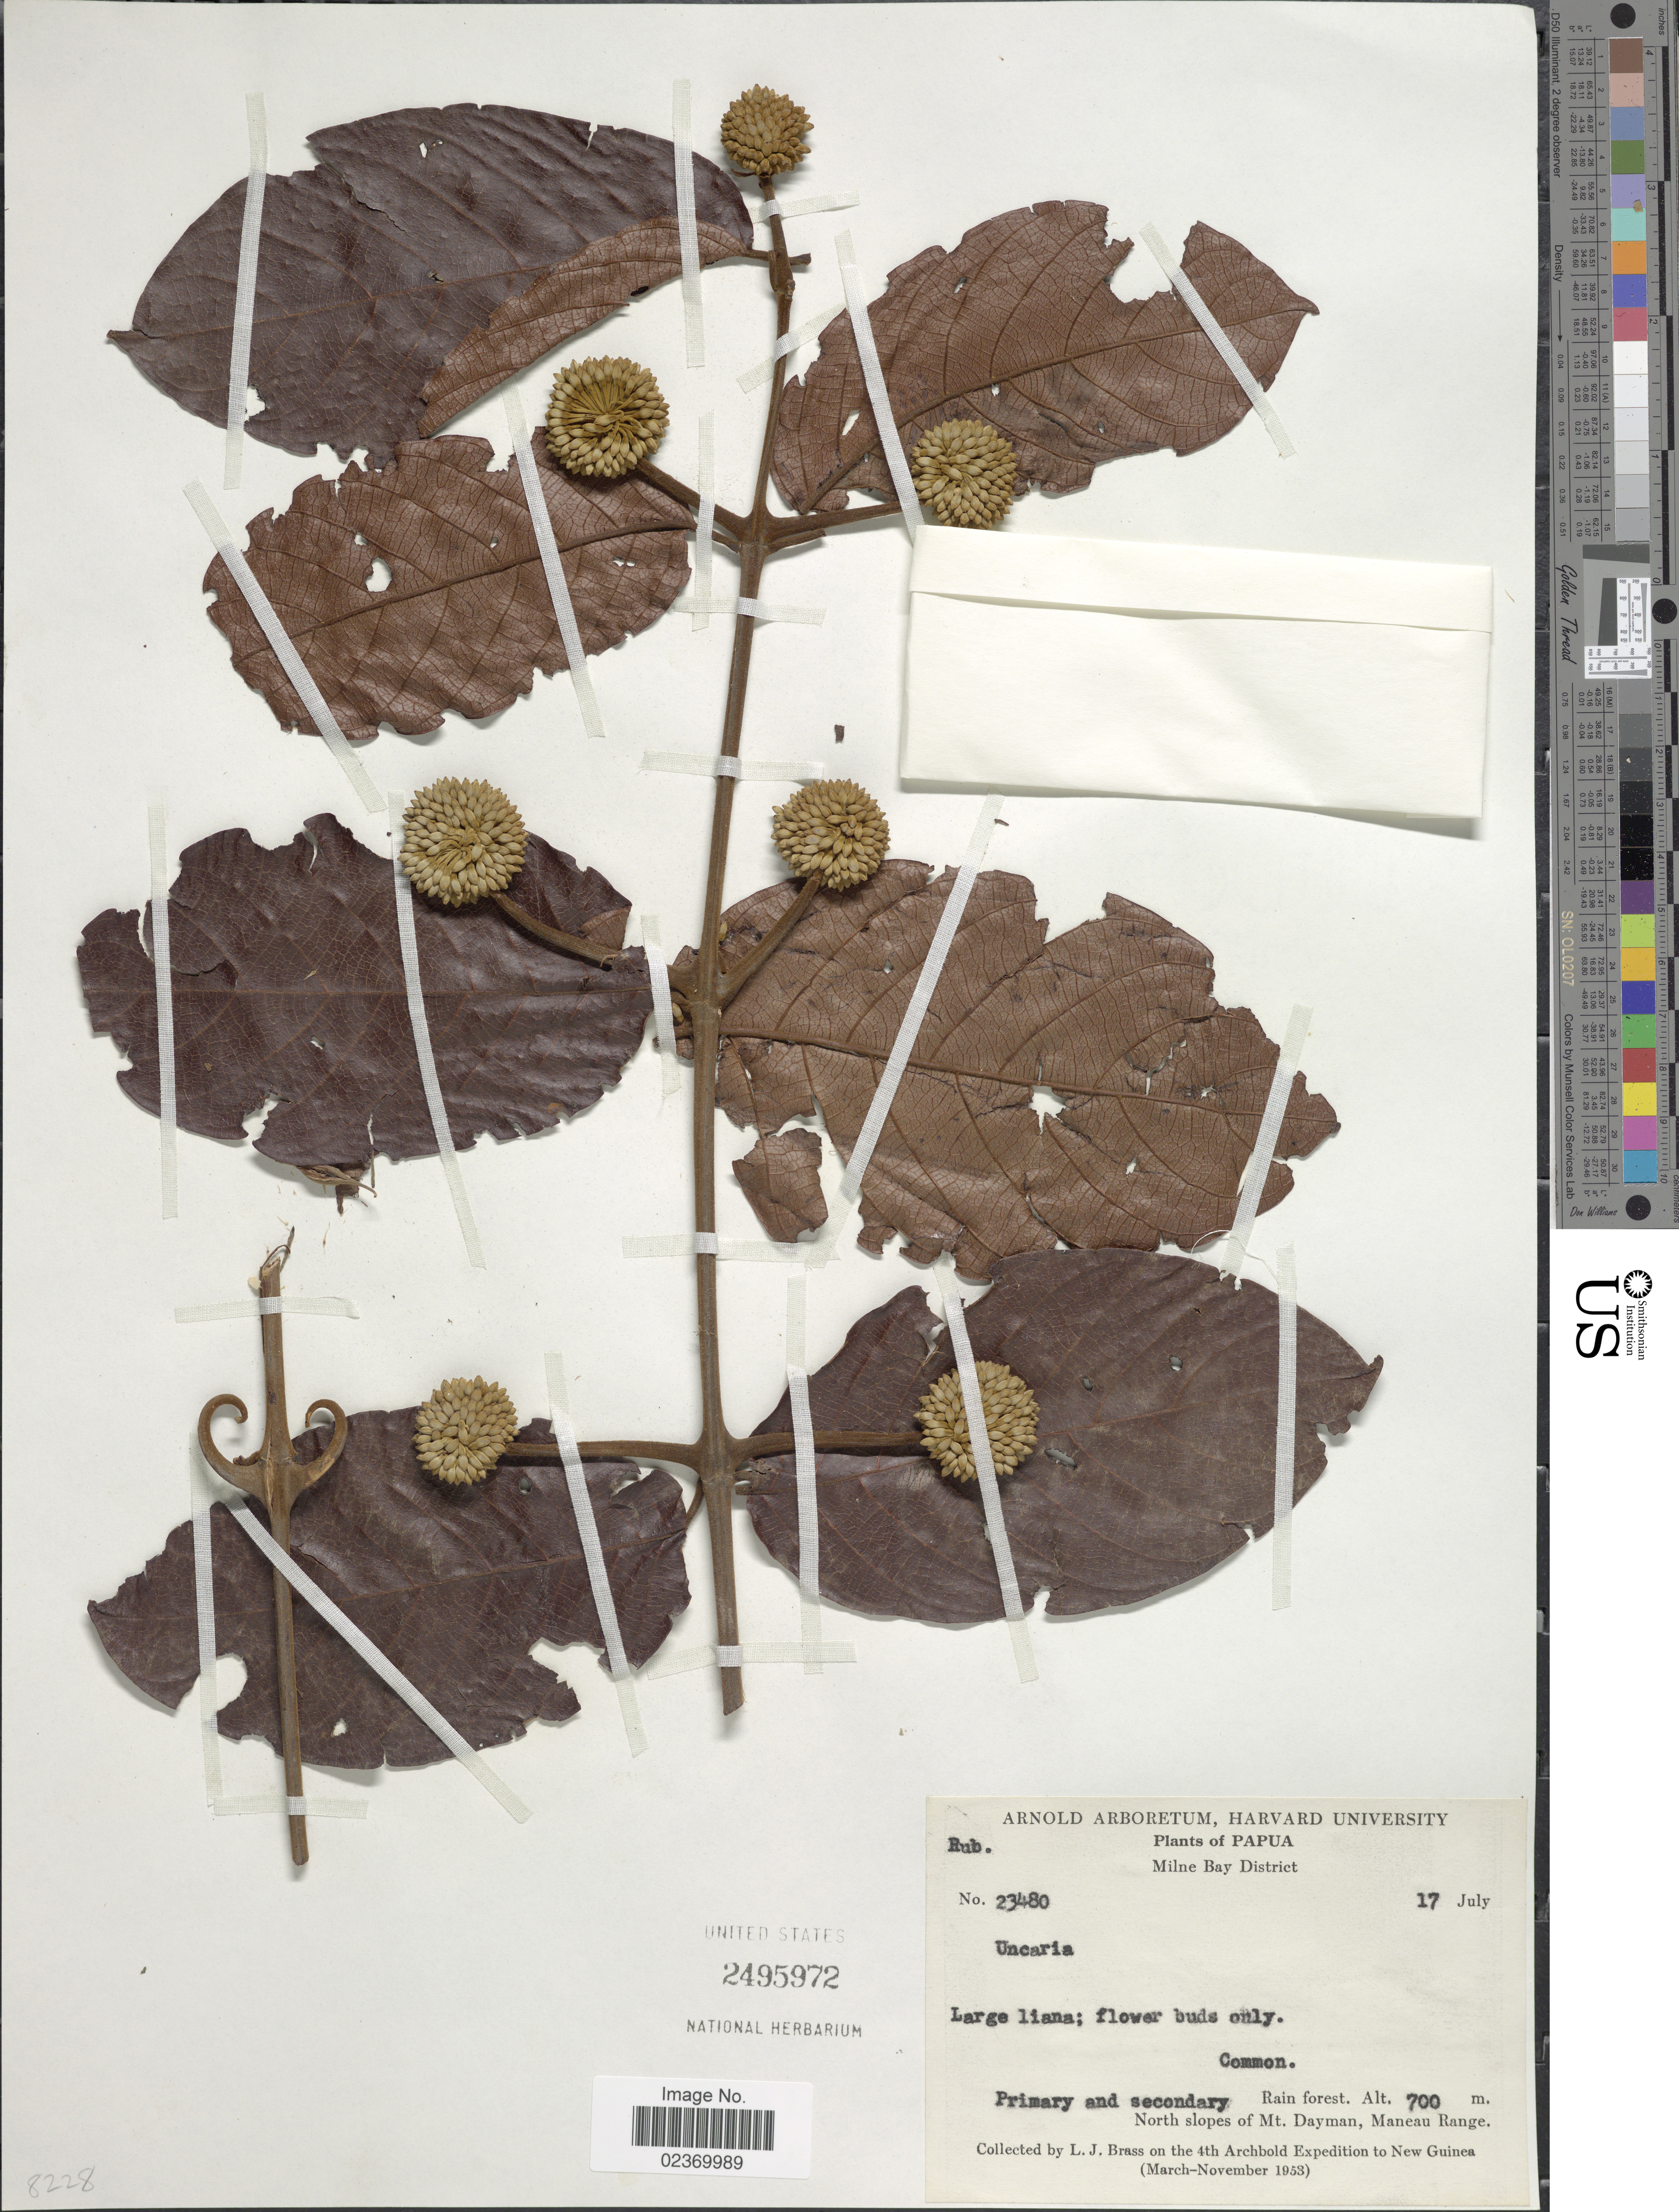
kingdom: Plantae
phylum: Tracheophyta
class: Magnoliopsida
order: Gentianales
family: Rubiaceae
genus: Uncaria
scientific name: Uncaria sp.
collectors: L. J. Brass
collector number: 23480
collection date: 1953-07-17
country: Papua New Guinea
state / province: Milne Bay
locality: New Guinea, Milne Bay District, Common, Primary and secondary, Rain forest, Nort slopes of Dayman, Maneau Range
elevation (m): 700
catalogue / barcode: US 2495972